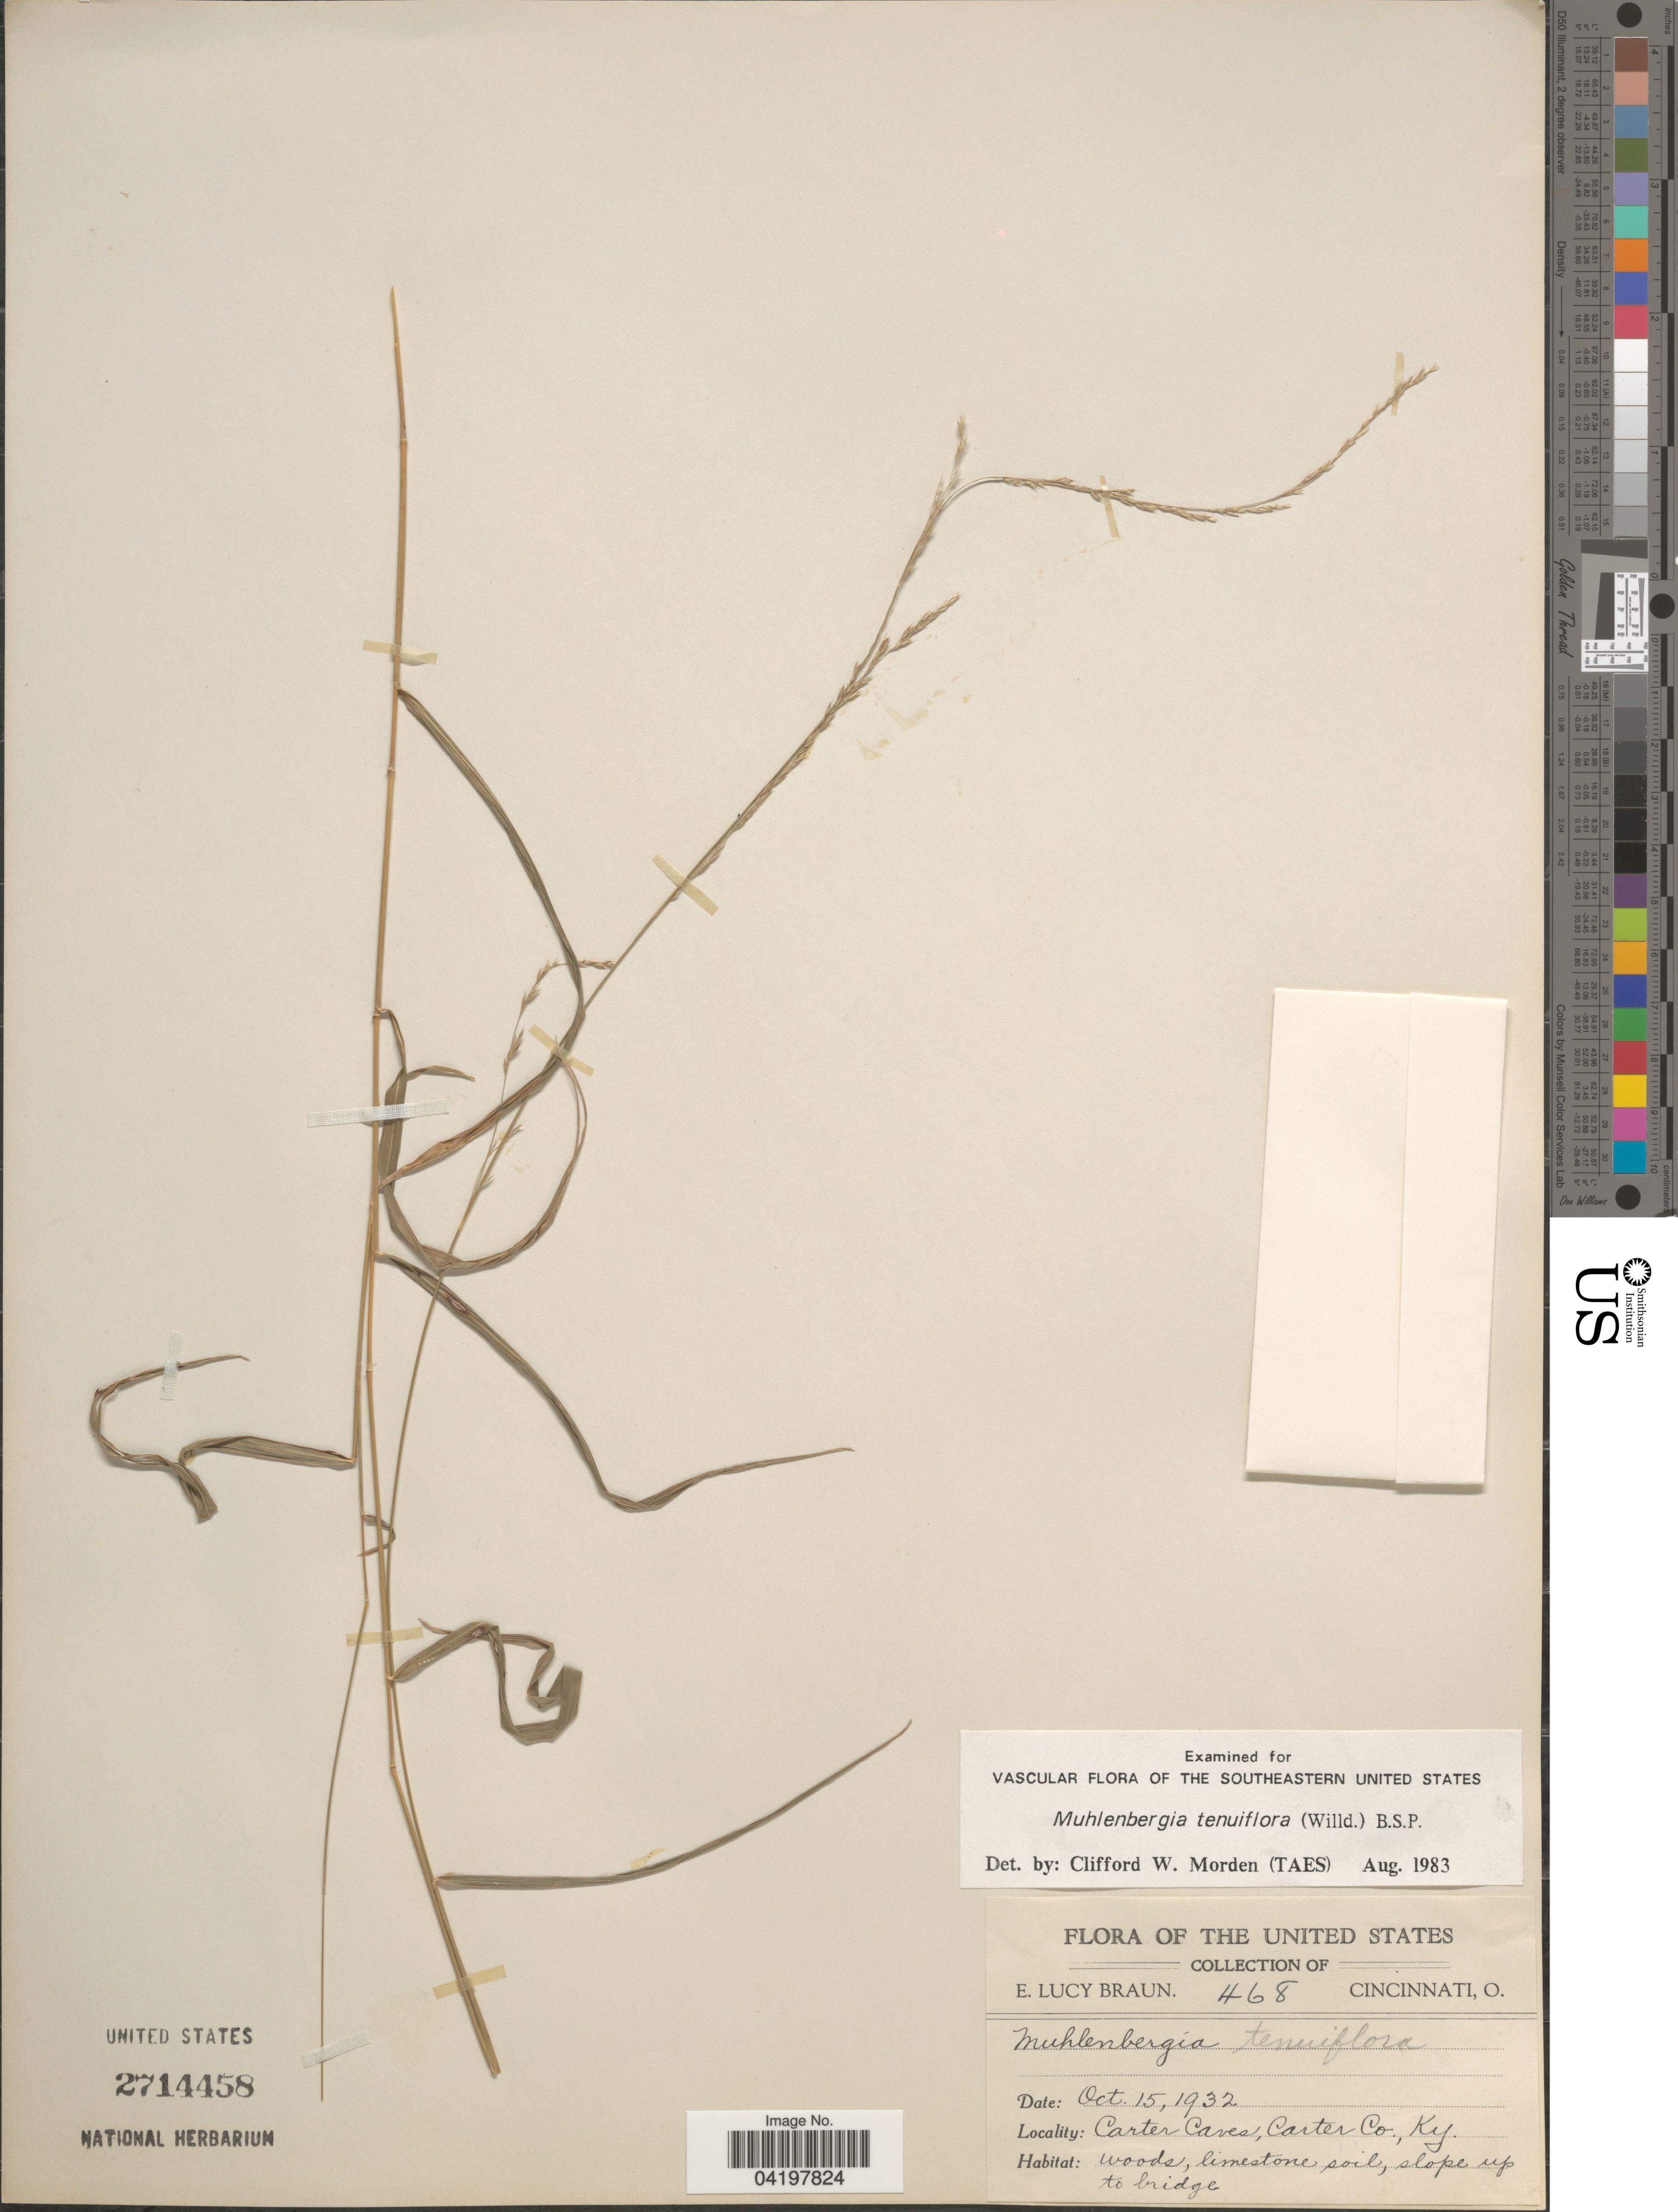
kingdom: Plantae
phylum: Tracheophyta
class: Liliopsida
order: Poales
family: Poaceae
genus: Muhlenbergia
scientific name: Muhlenbergia tenuiflora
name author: (Willd.) Britton, Stearns & Poggenb.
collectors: E. L. Braun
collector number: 468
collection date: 1932-10-15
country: United States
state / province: Kentucky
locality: Carter Caves, Carter Co. Woods, limestone soil, slope up to bridge.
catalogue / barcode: US 2714458